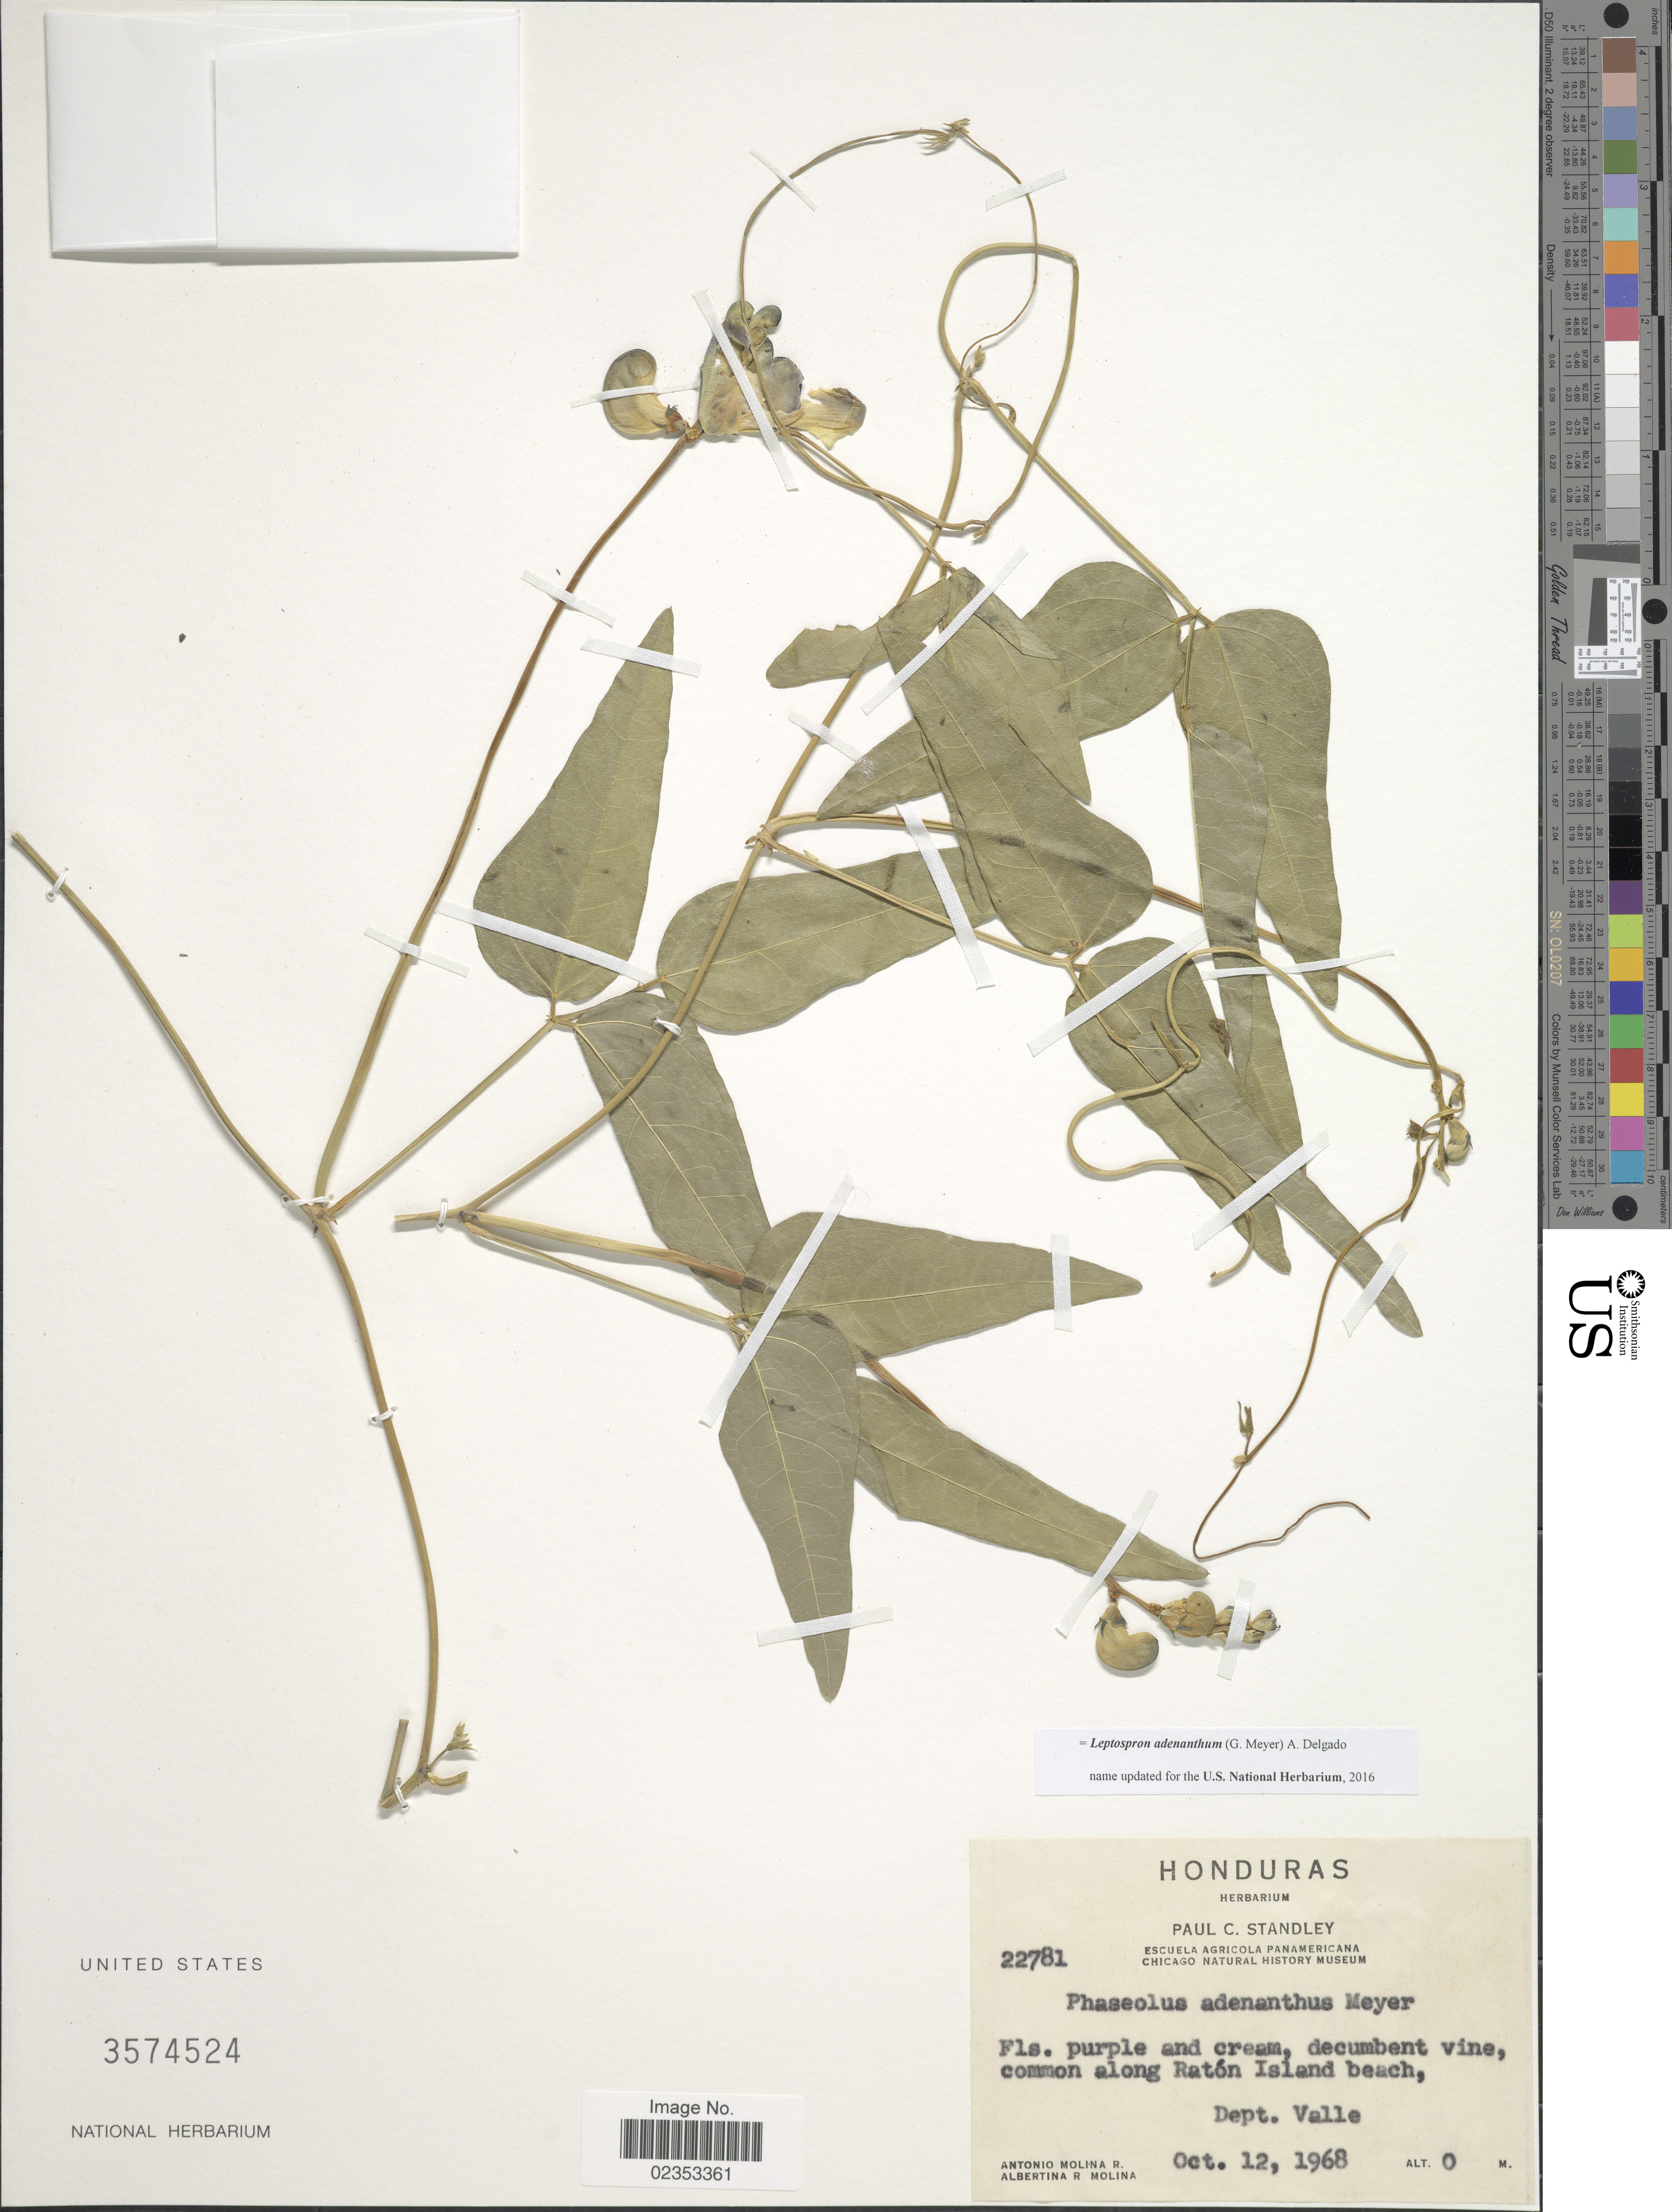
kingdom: Plantae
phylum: Tracheophyta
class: Magnoliopsida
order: Fabales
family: Fabaceae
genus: Leptospron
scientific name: Leptospron adenanthum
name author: (G. Mey.) A. Delgado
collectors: A. Molina R. & A. R. Molina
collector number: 22781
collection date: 1968-10-12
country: Honduras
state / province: Valle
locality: Common along Raton Island beach.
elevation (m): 0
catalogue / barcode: US 3574524